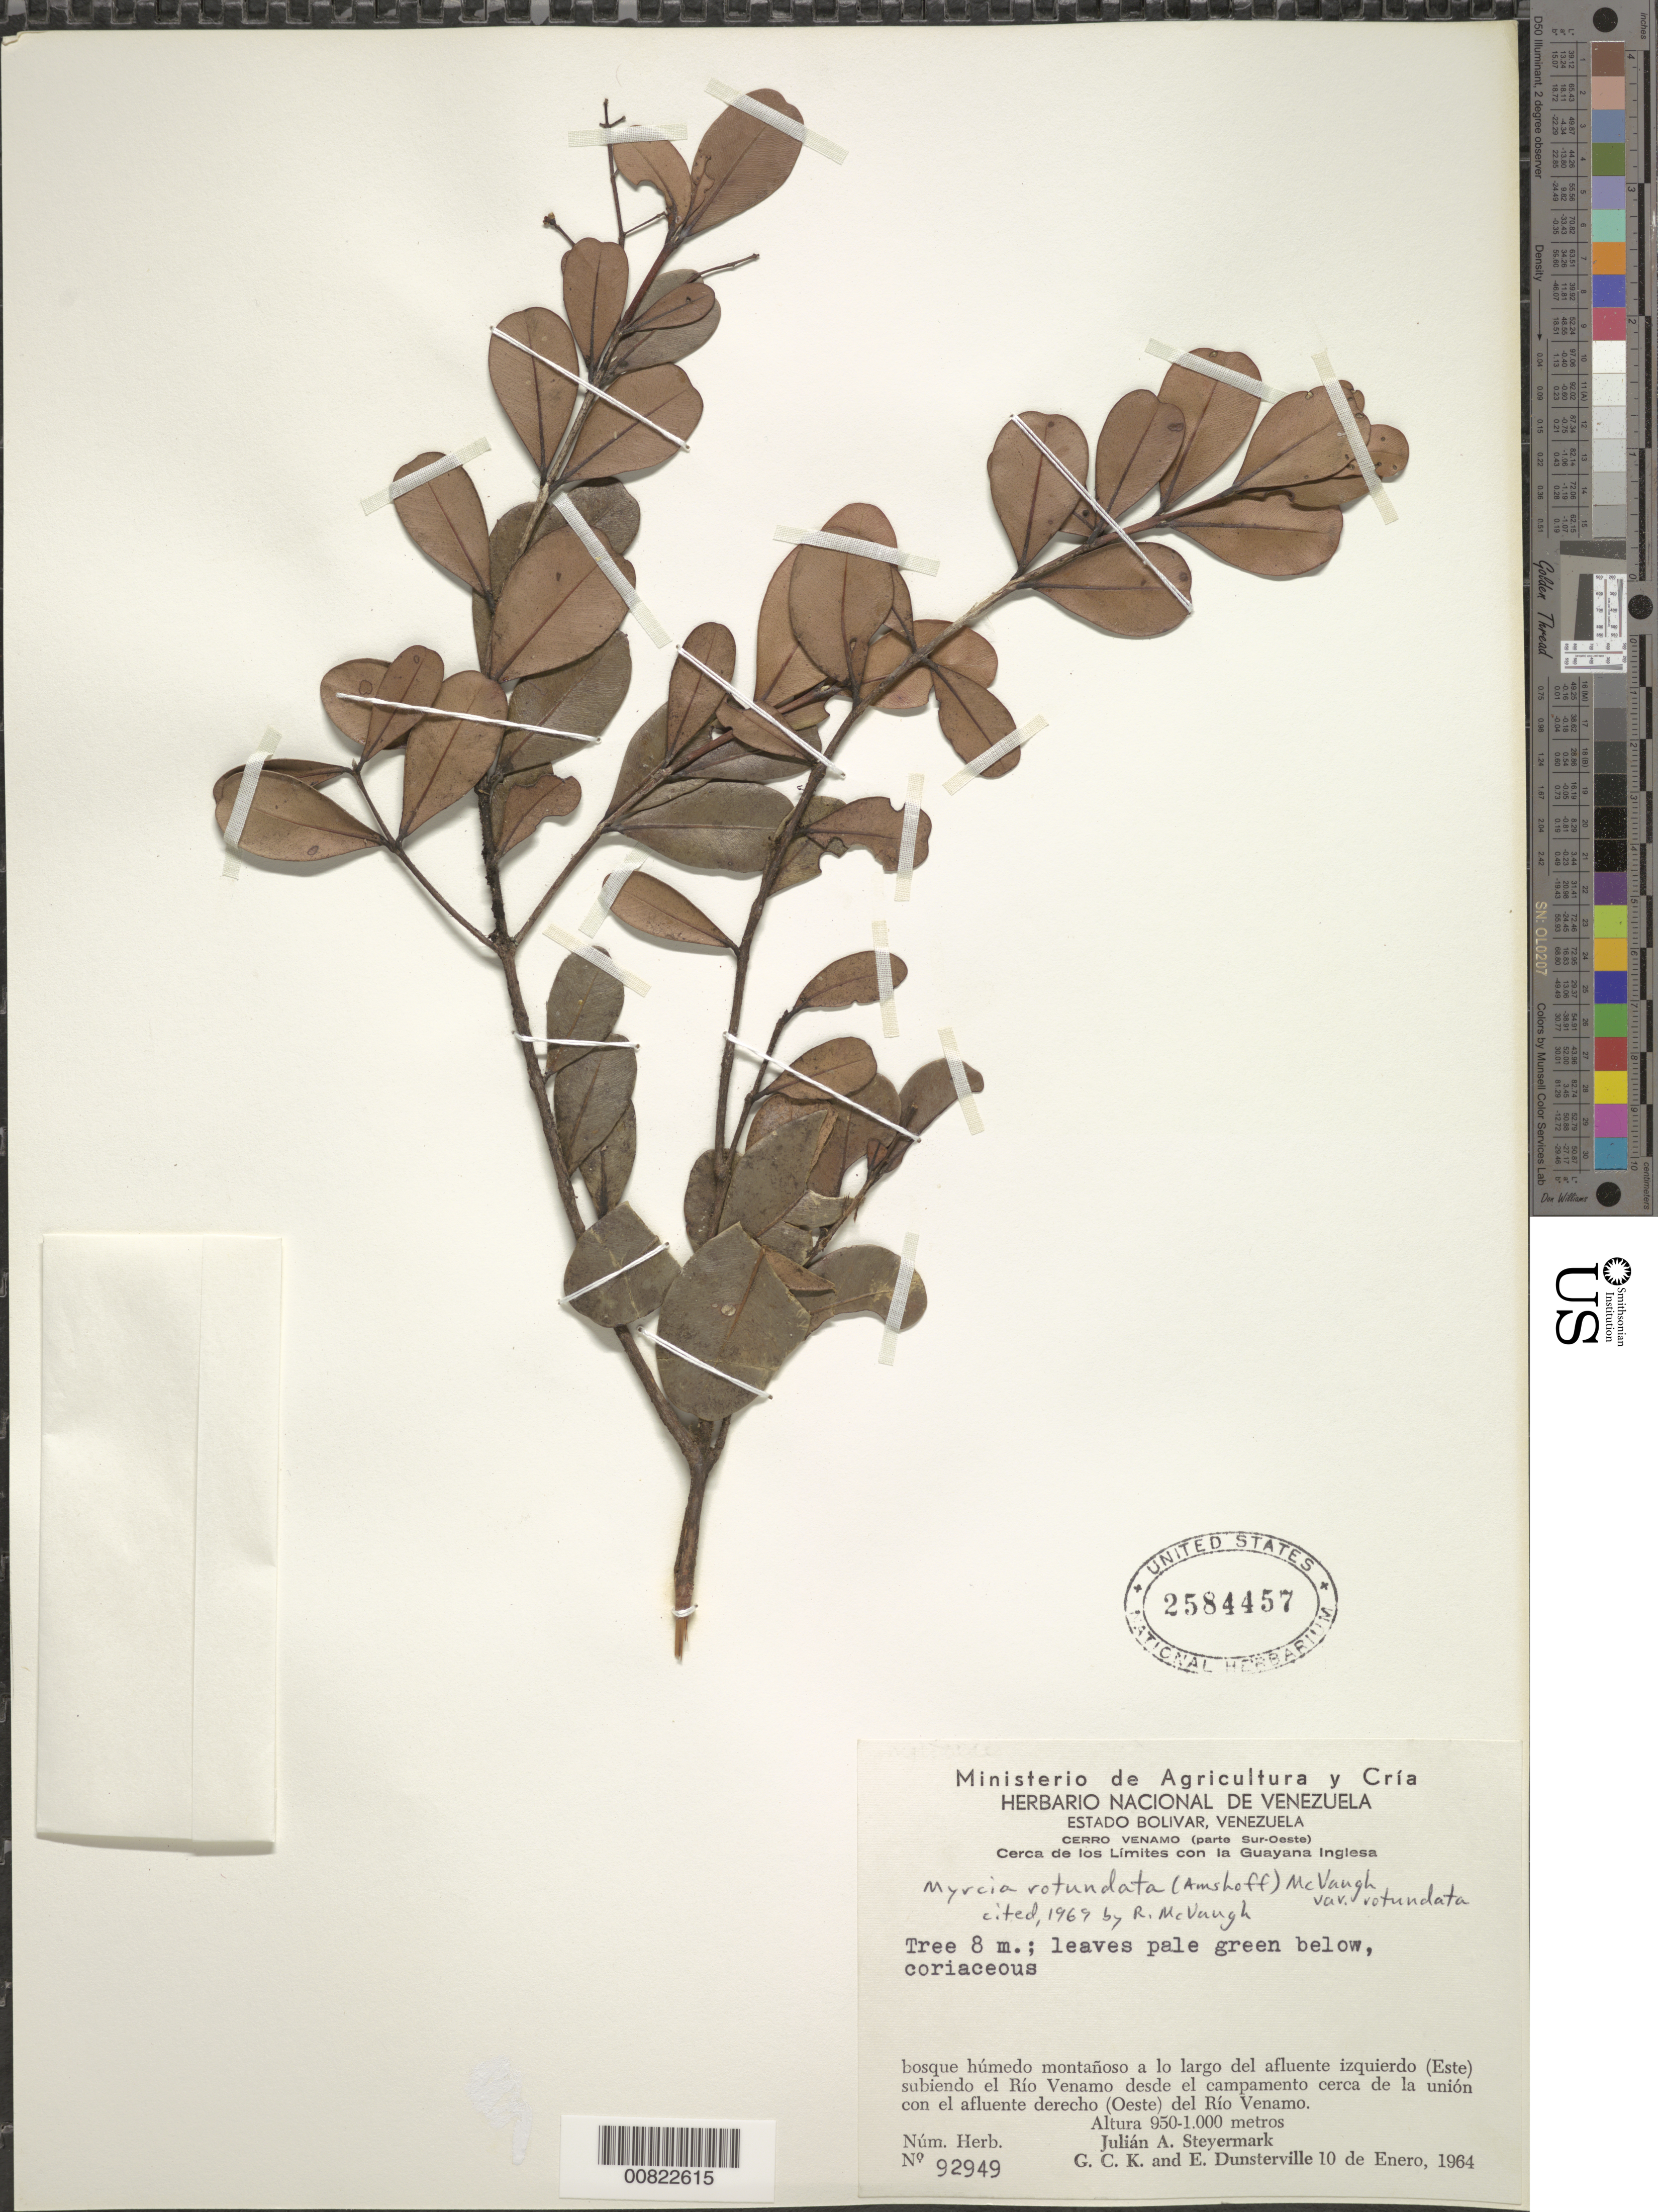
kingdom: Plantae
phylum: Tracheophyta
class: Magnoliopsida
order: Myrtales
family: Myrtaceae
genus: Myrcia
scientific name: Myrcia rotundata var. rotundata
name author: (Amshoff) McVaugh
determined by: McVaugh, R.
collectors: J. Steyermark, G. C. K. Dunsterville & E. Dunsterville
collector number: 92949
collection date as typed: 10-Jan-64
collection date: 1964-01-10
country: Venezuela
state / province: Bolívar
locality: Cerro Venamo, desde el campamento creca de la union con ele afluente derecho (Oeste) del Río Venamo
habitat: Bosque húmedo montañoso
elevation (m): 950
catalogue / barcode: US 2584457